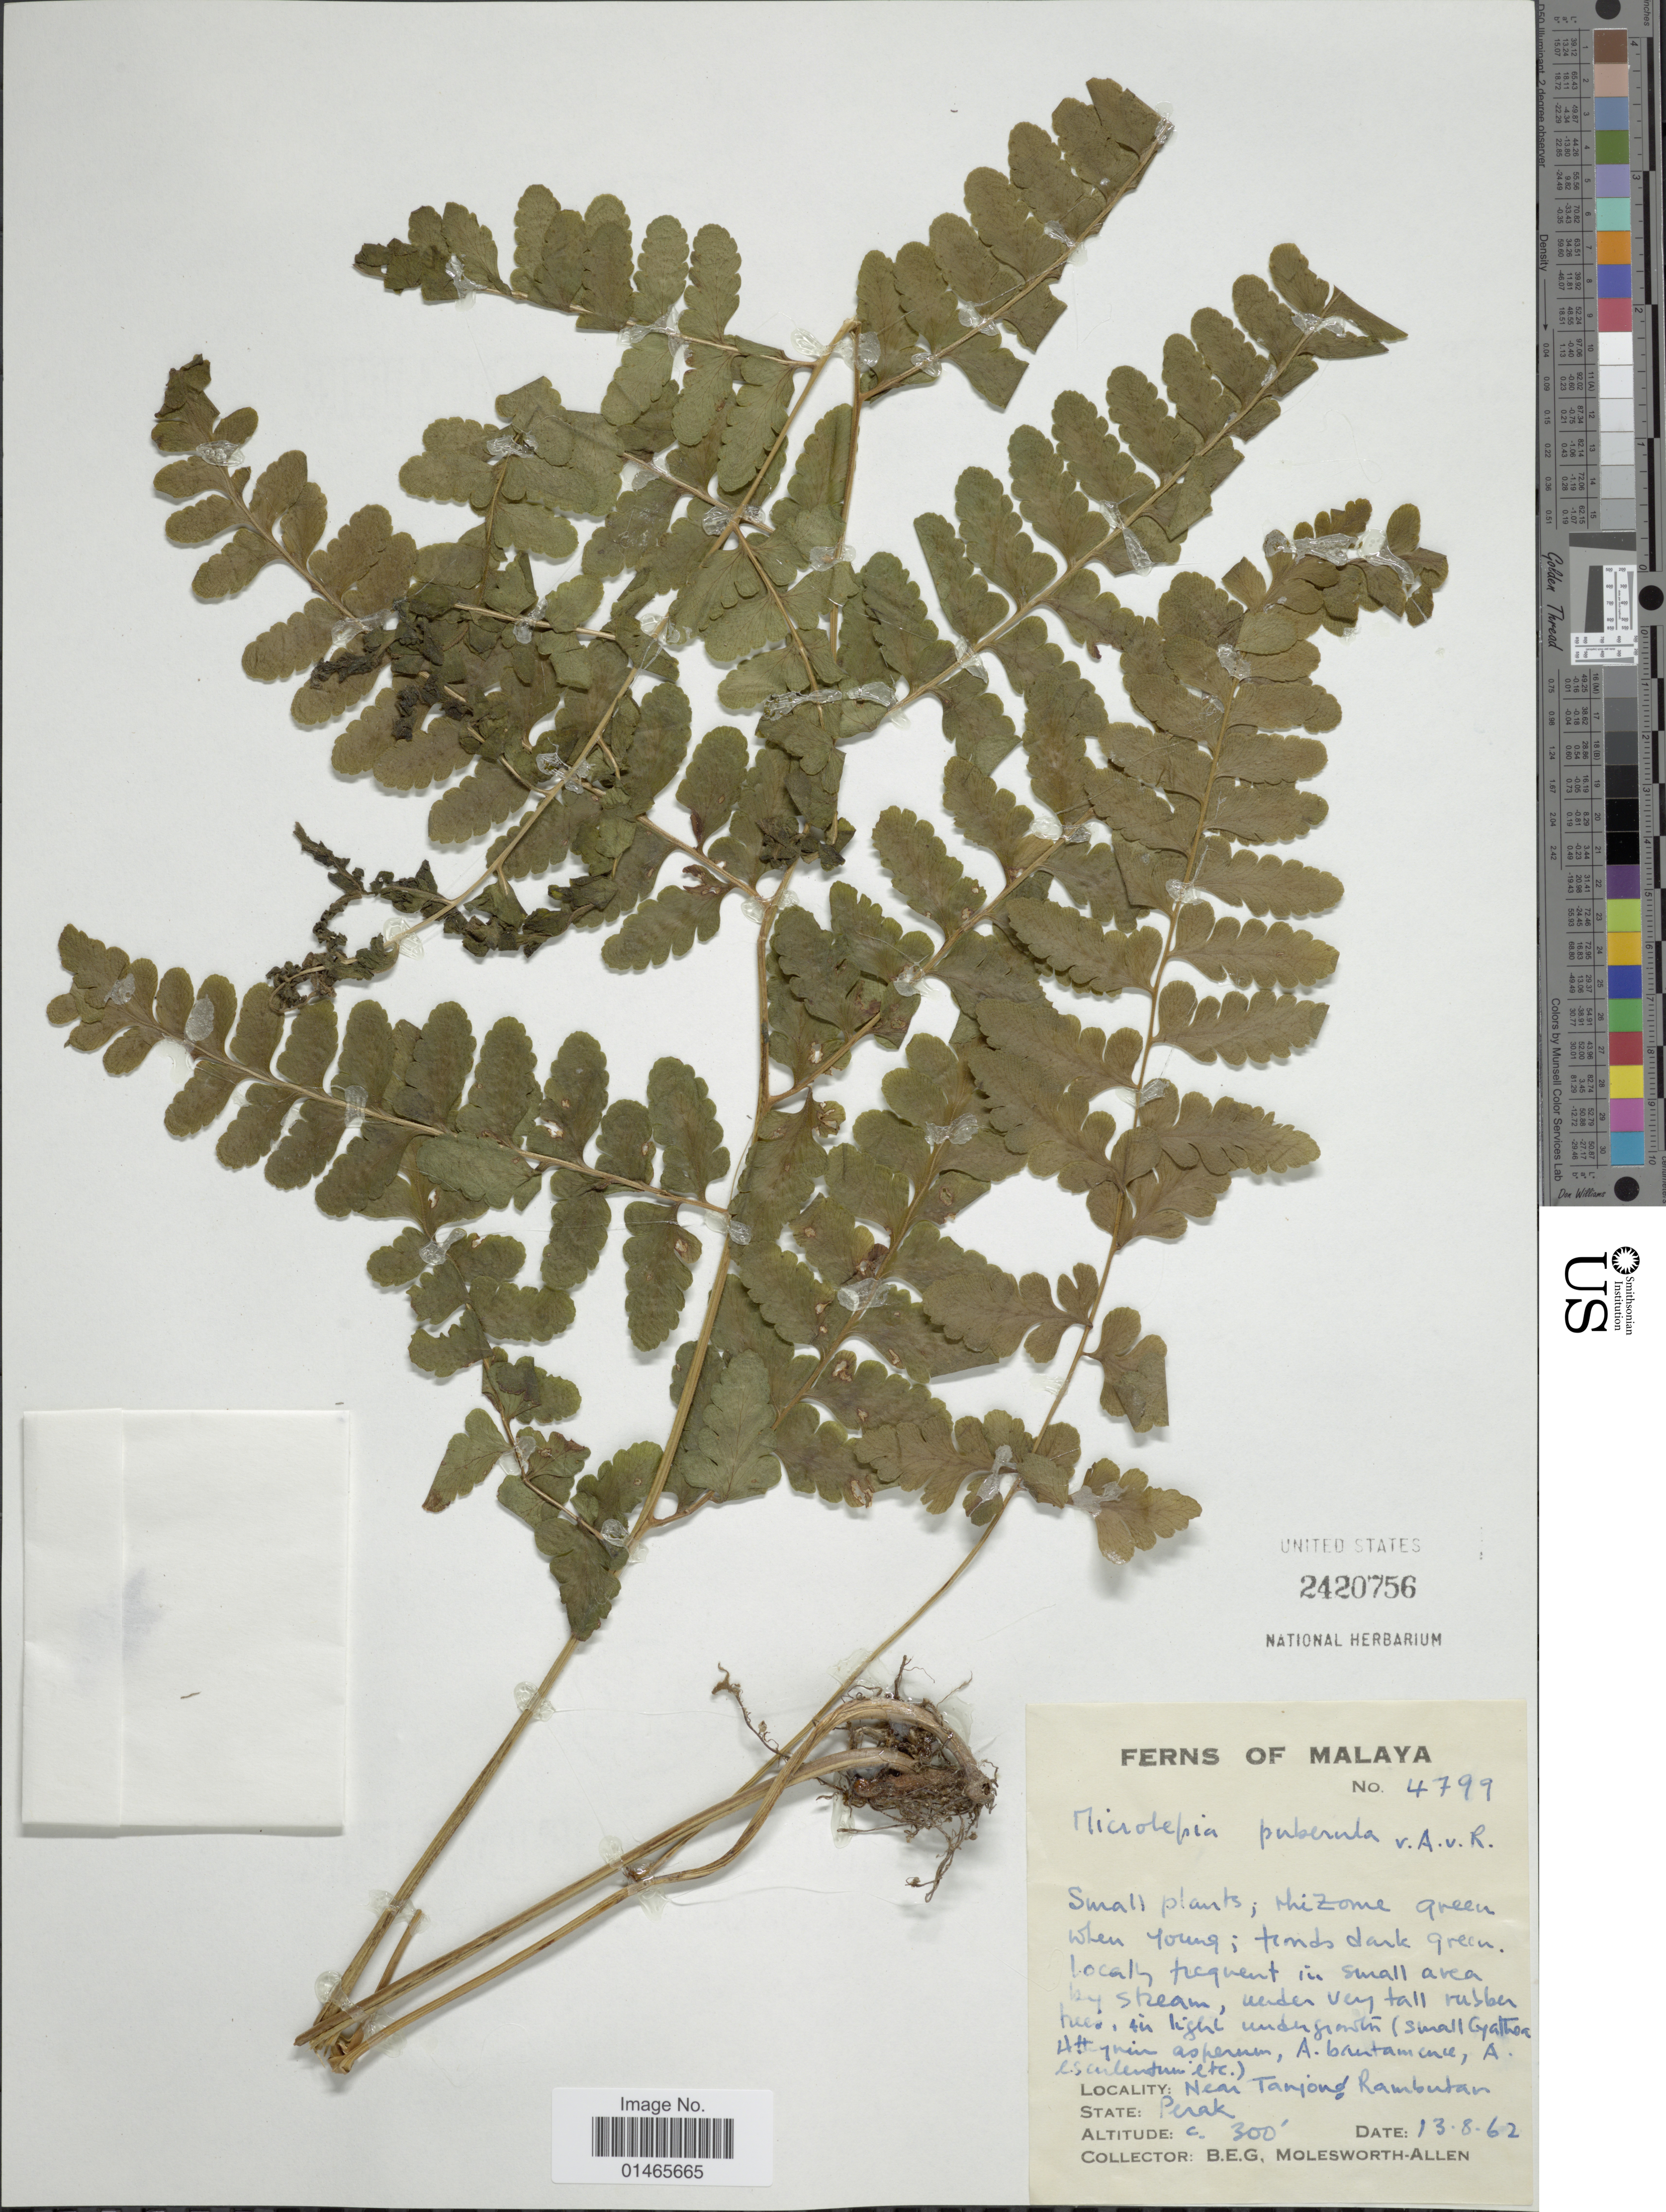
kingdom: Plantae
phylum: Tracheophyta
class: Polypodiopsida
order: Polypodiales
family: Dennstaedtiaceae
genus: Microlepia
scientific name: Microlepia puberula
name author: Alderw.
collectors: B. E. G. Molesworth-Allen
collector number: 4799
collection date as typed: Transcribed d/m/y: 13/8/62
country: Malaysia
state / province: Perak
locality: Near Tanjong, Rambutan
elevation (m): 91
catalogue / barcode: US 2420756